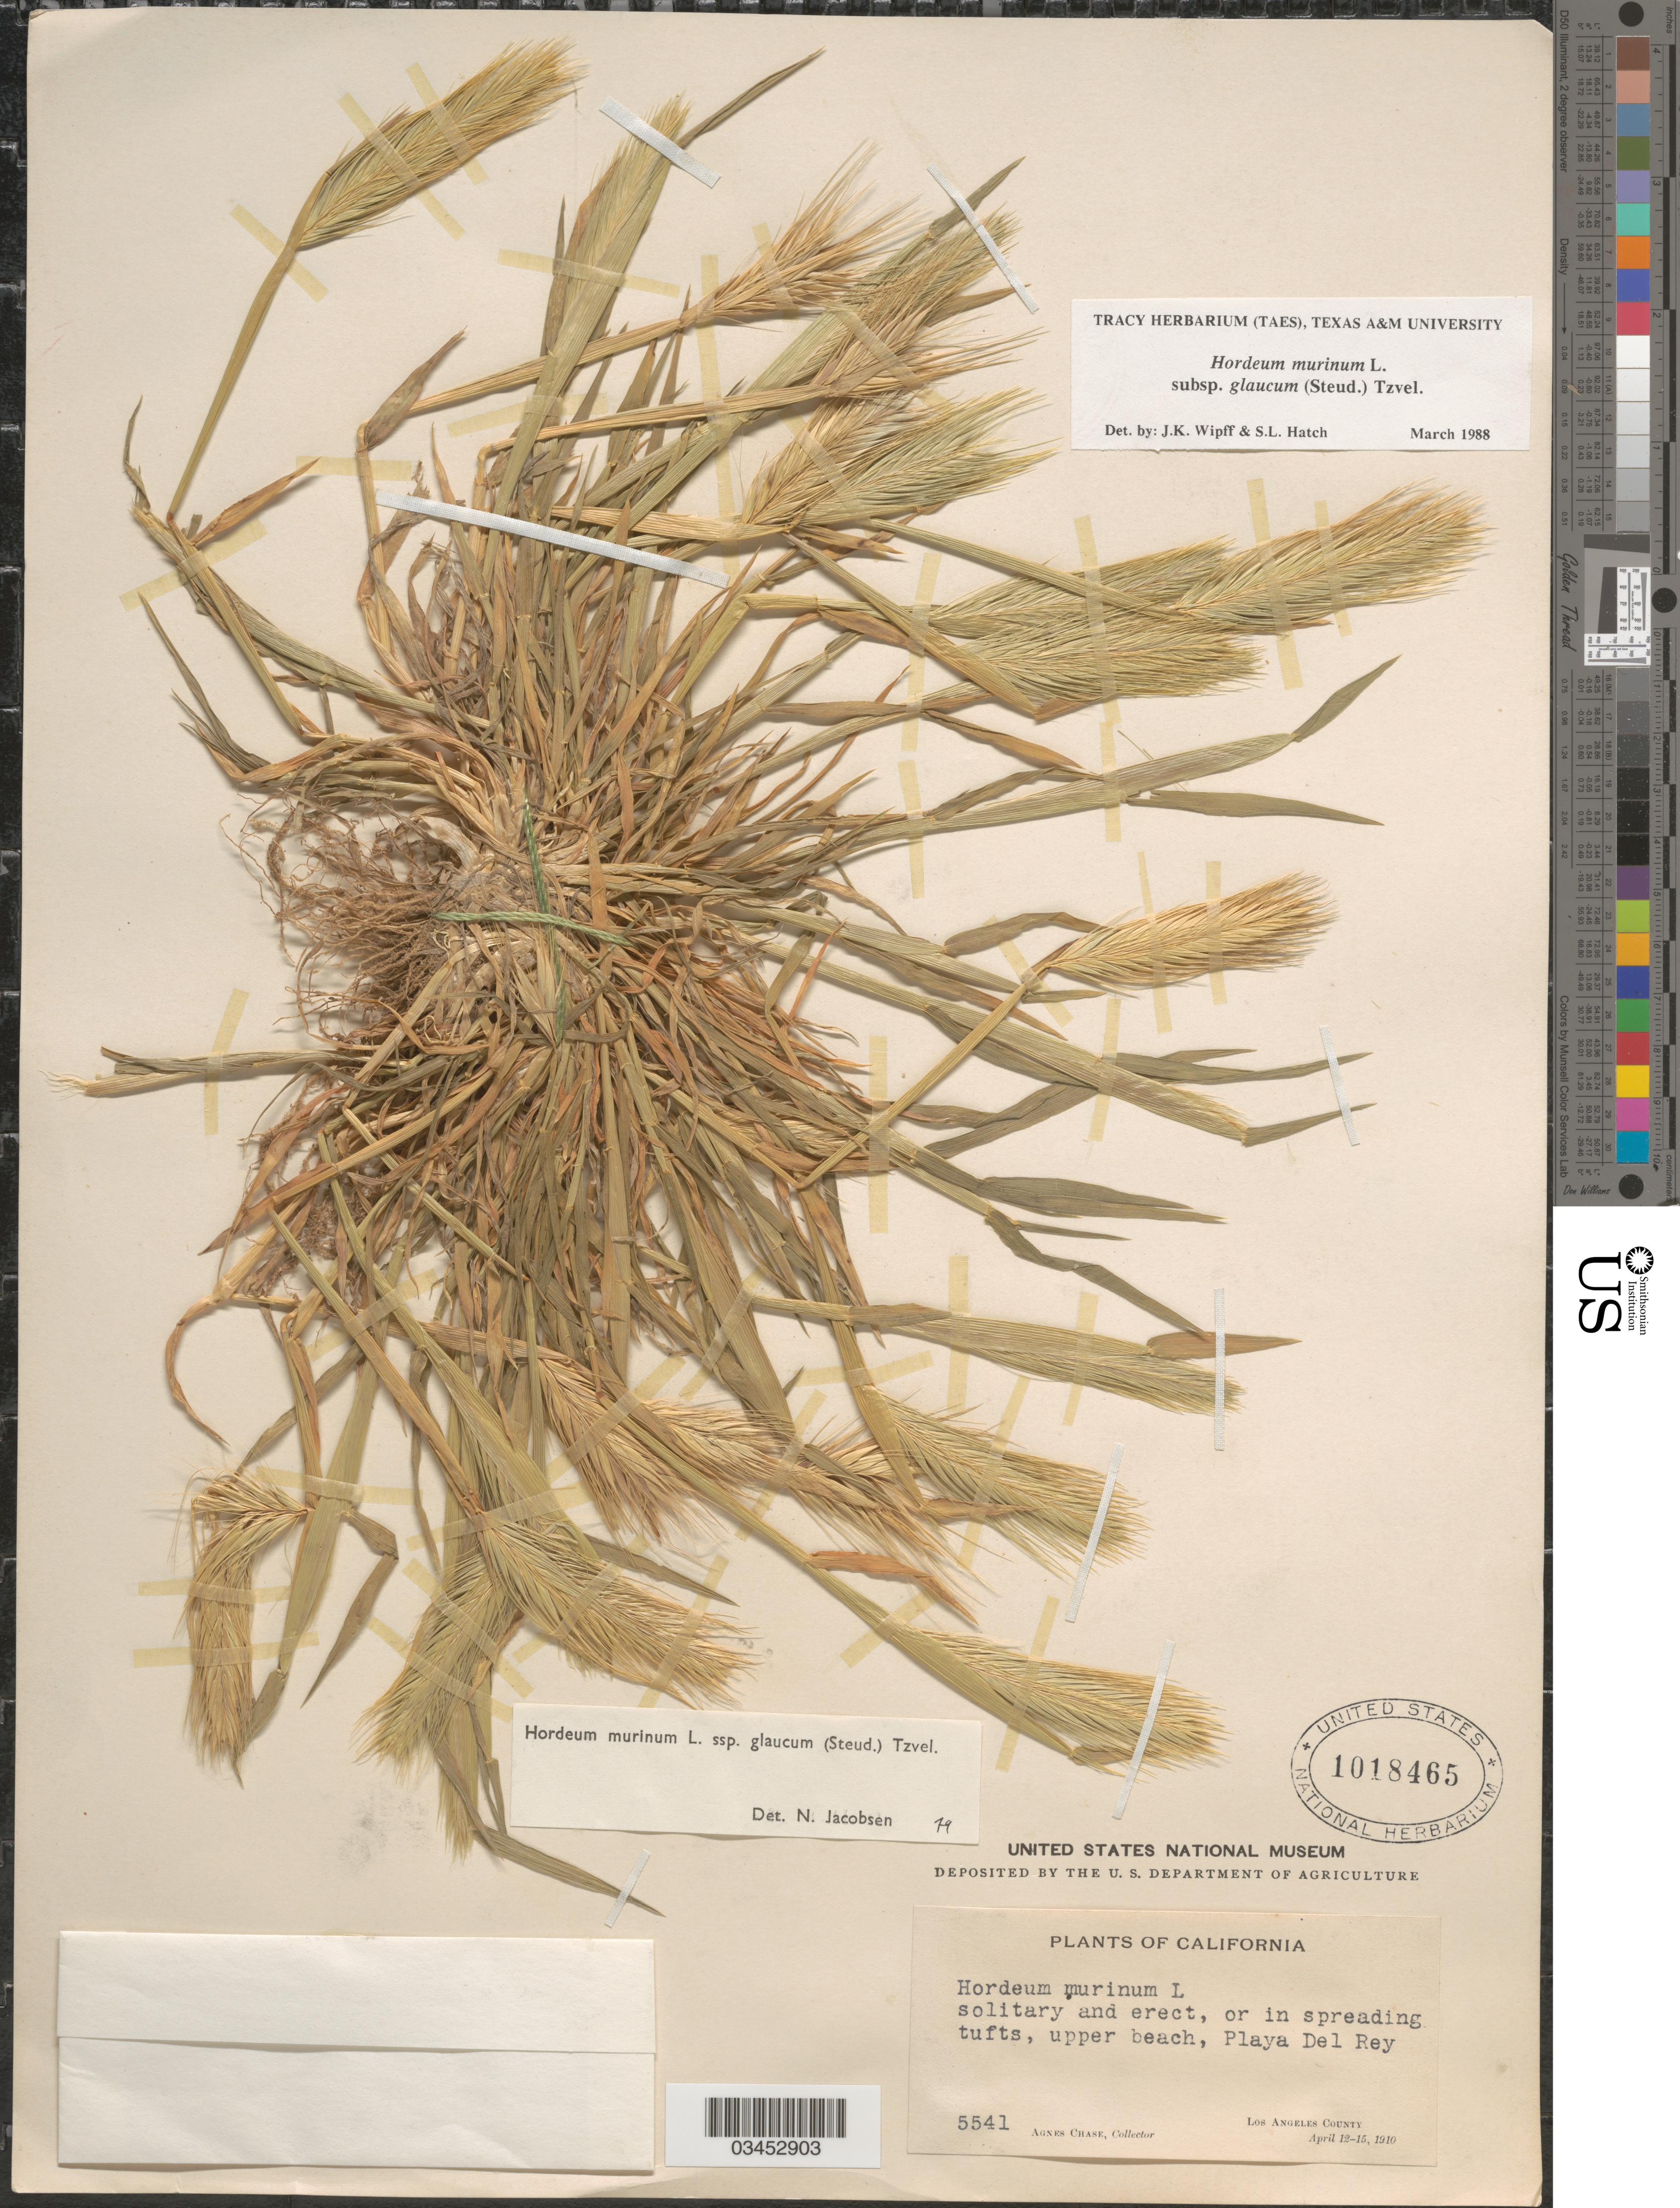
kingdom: Plantae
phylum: Tracheophyta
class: Liliopsida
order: Poales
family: Poaceae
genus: Hordeum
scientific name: Hordeum murinum subsp. glaucum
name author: (Steud.) Tzvelev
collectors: A. Chase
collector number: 5541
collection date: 1910-04-12/1910-04-15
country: United States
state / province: California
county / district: Los Angeles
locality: Upper beach, Playa Del Rey. Los Angeles County.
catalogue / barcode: US 1018465